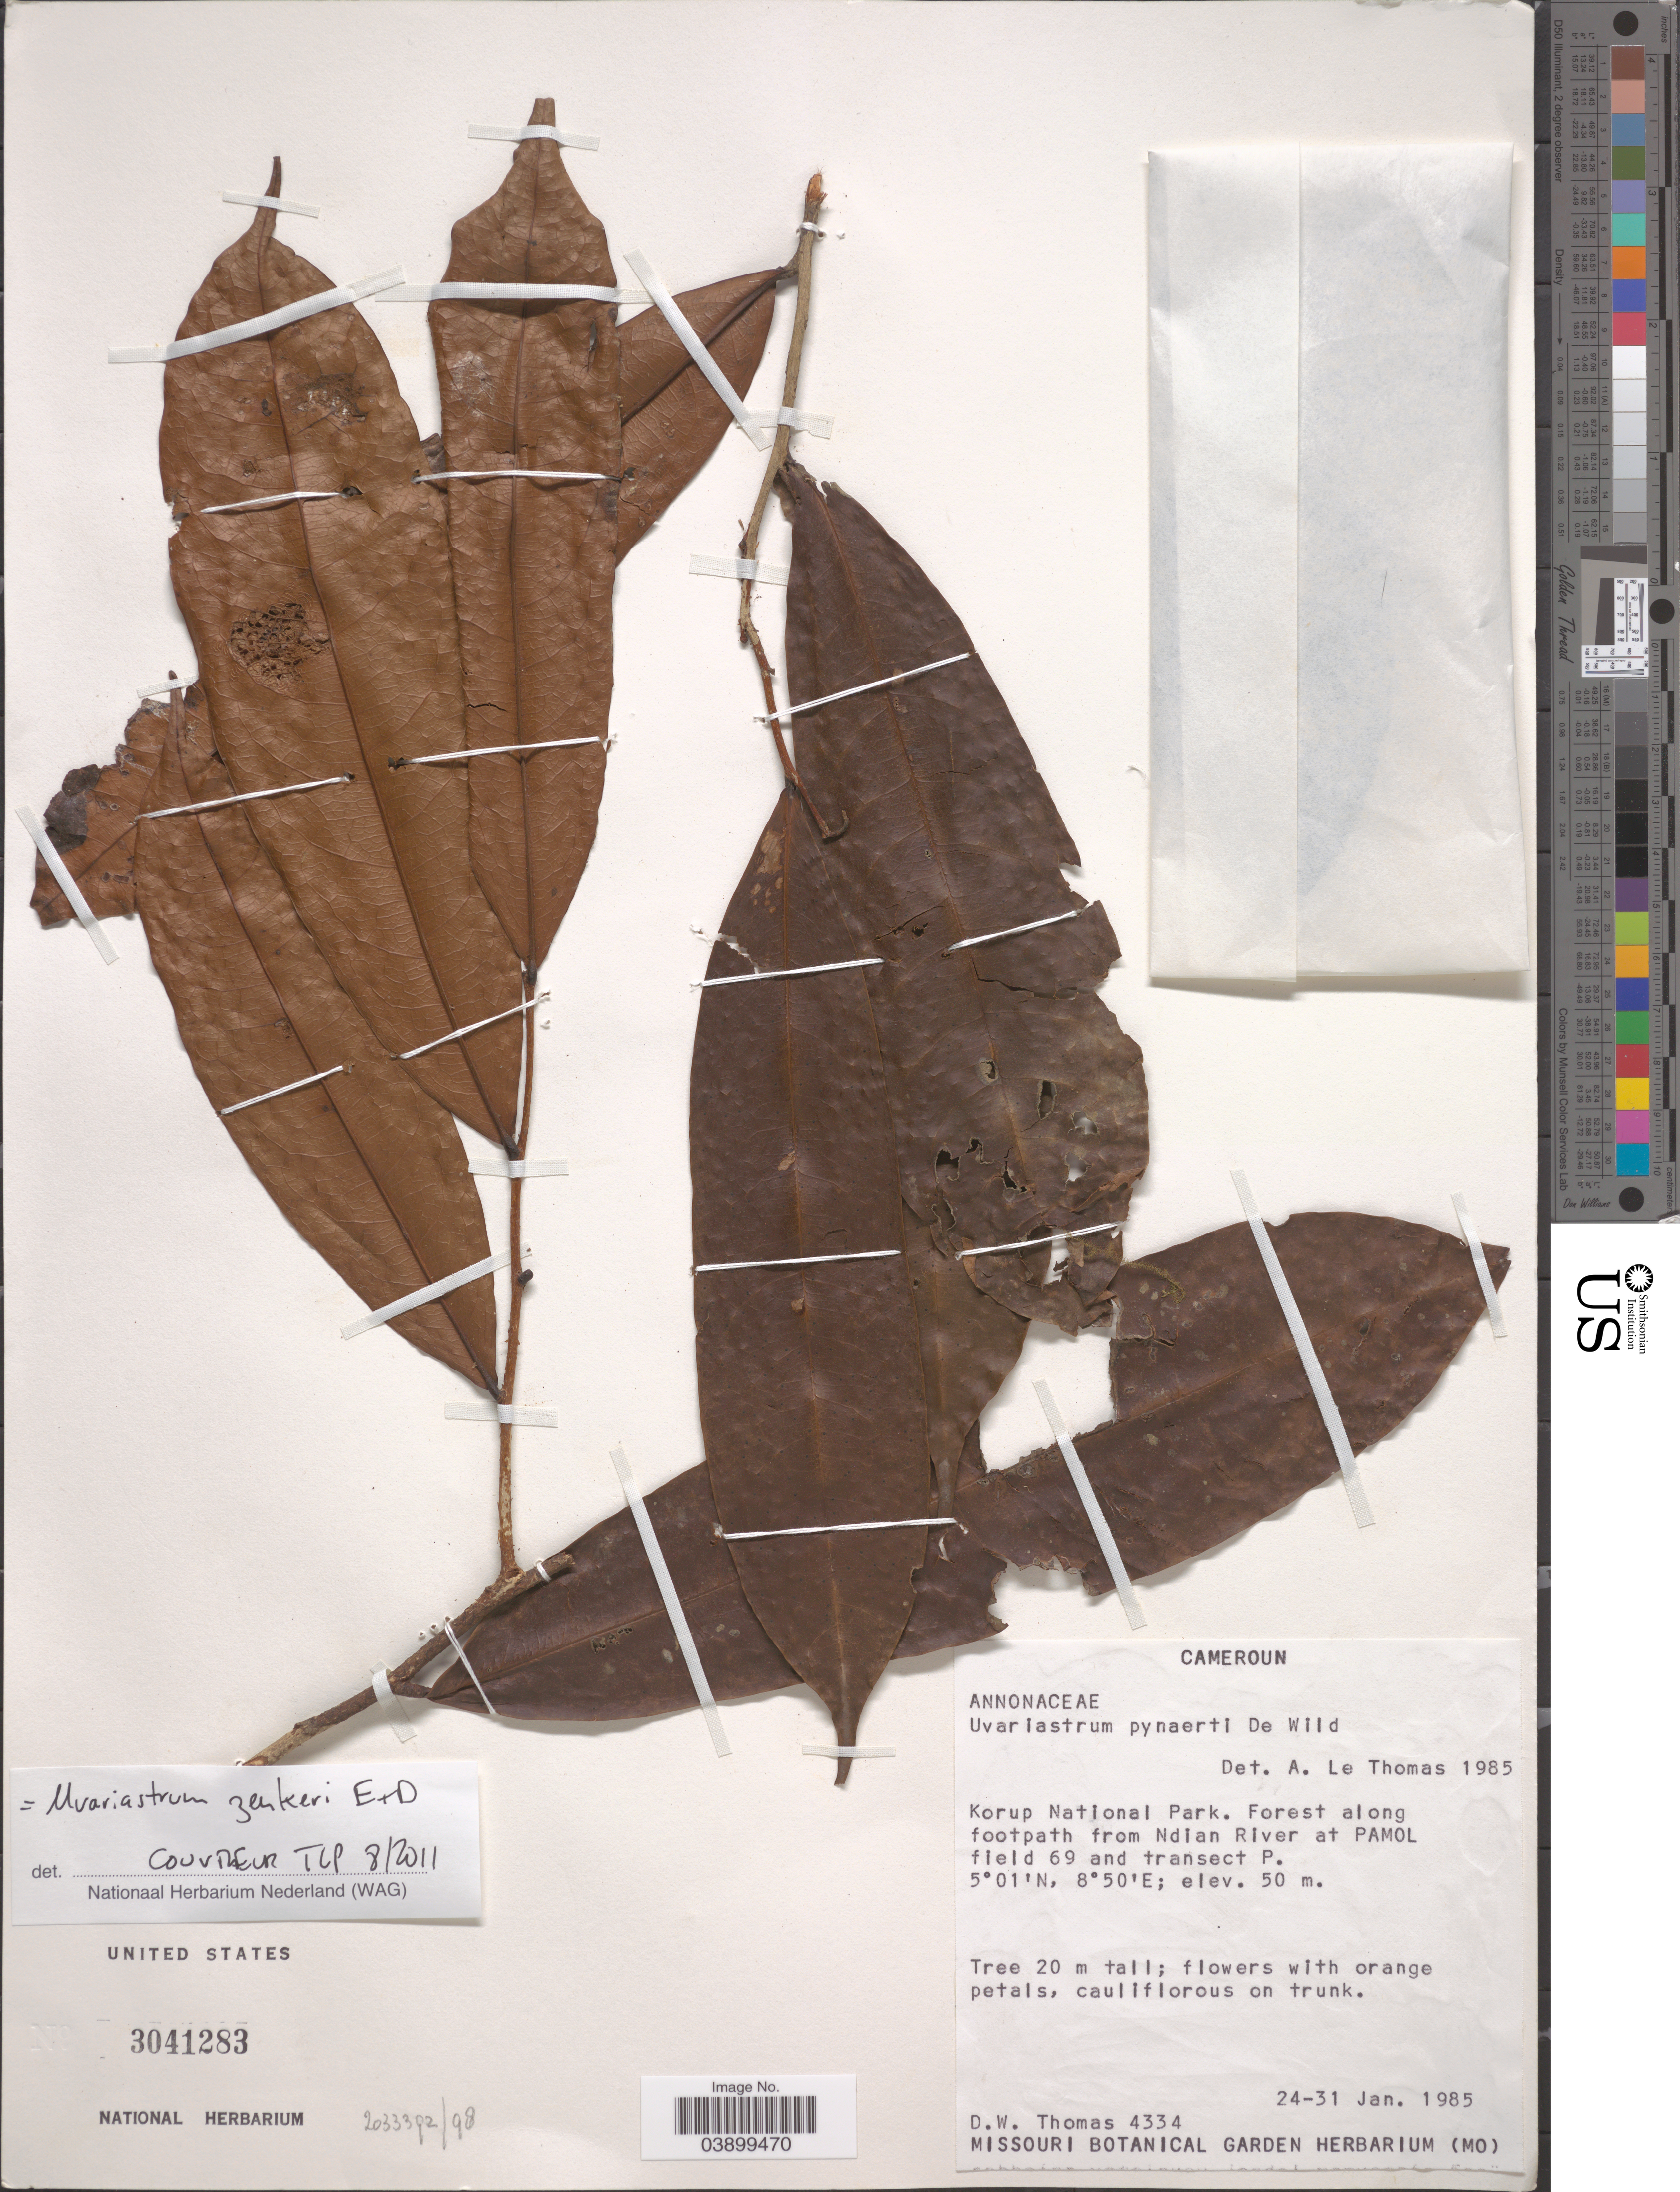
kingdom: Plantae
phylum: Tracheophyta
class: Magnoliopsida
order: Magnoliales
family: Annonaceae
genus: Uvariastrum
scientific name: Uvariastrum zenkeri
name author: Engl. & Diels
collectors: D. W. Thomas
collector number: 4334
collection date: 1985-01-24/1985-01-31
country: Cameroon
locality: Korup National Park. Forest along footpath from Ndian River at Pamol field 69 and transect P.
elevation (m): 50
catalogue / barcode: US 3041283